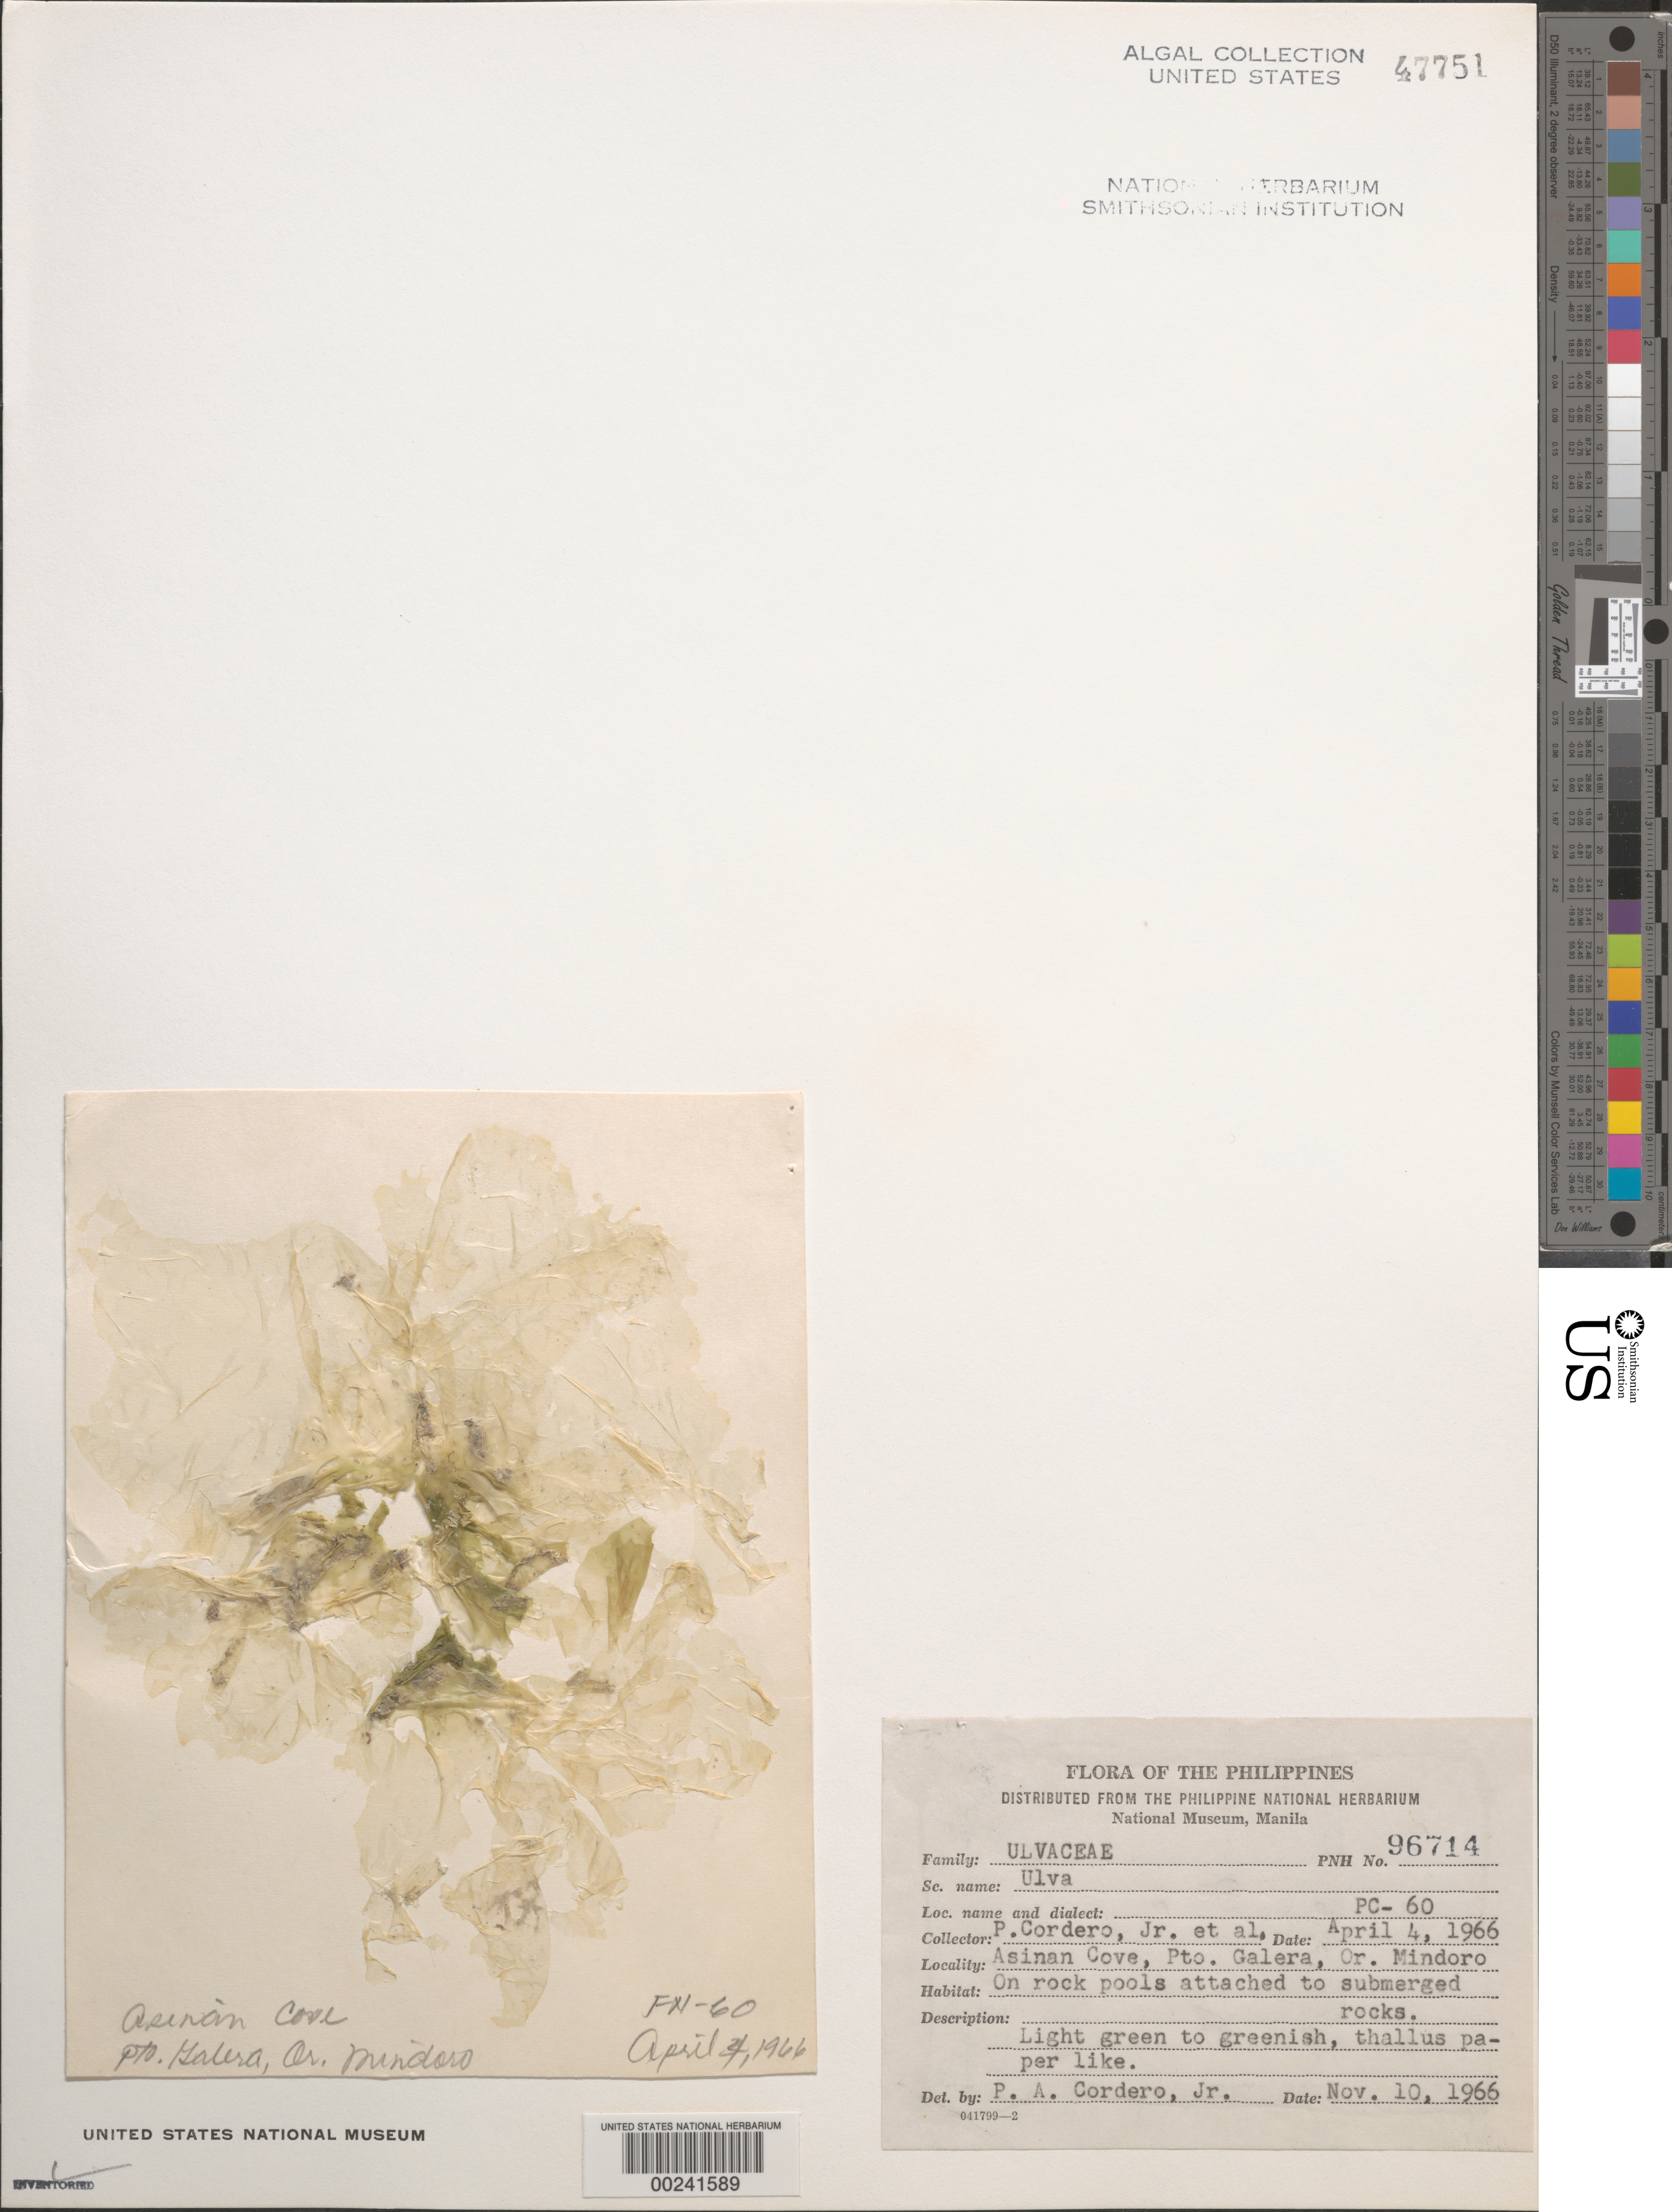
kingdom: Plantae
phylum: Chlorophyta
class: Ulvophyceae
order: Ulvales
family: Ulvaceae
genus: Ulva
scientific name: Ulva sp.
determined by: Cordero, P. A., Jr.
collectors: P. A. Cordero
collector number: Pc-60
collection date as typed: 04 Apr 1966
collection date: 1966-04-04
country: Philippines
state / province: Mimaropa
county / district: Mindoro Oriental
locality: Asinan cove, puerto galera, mindoro oriental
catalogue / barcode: US 47751